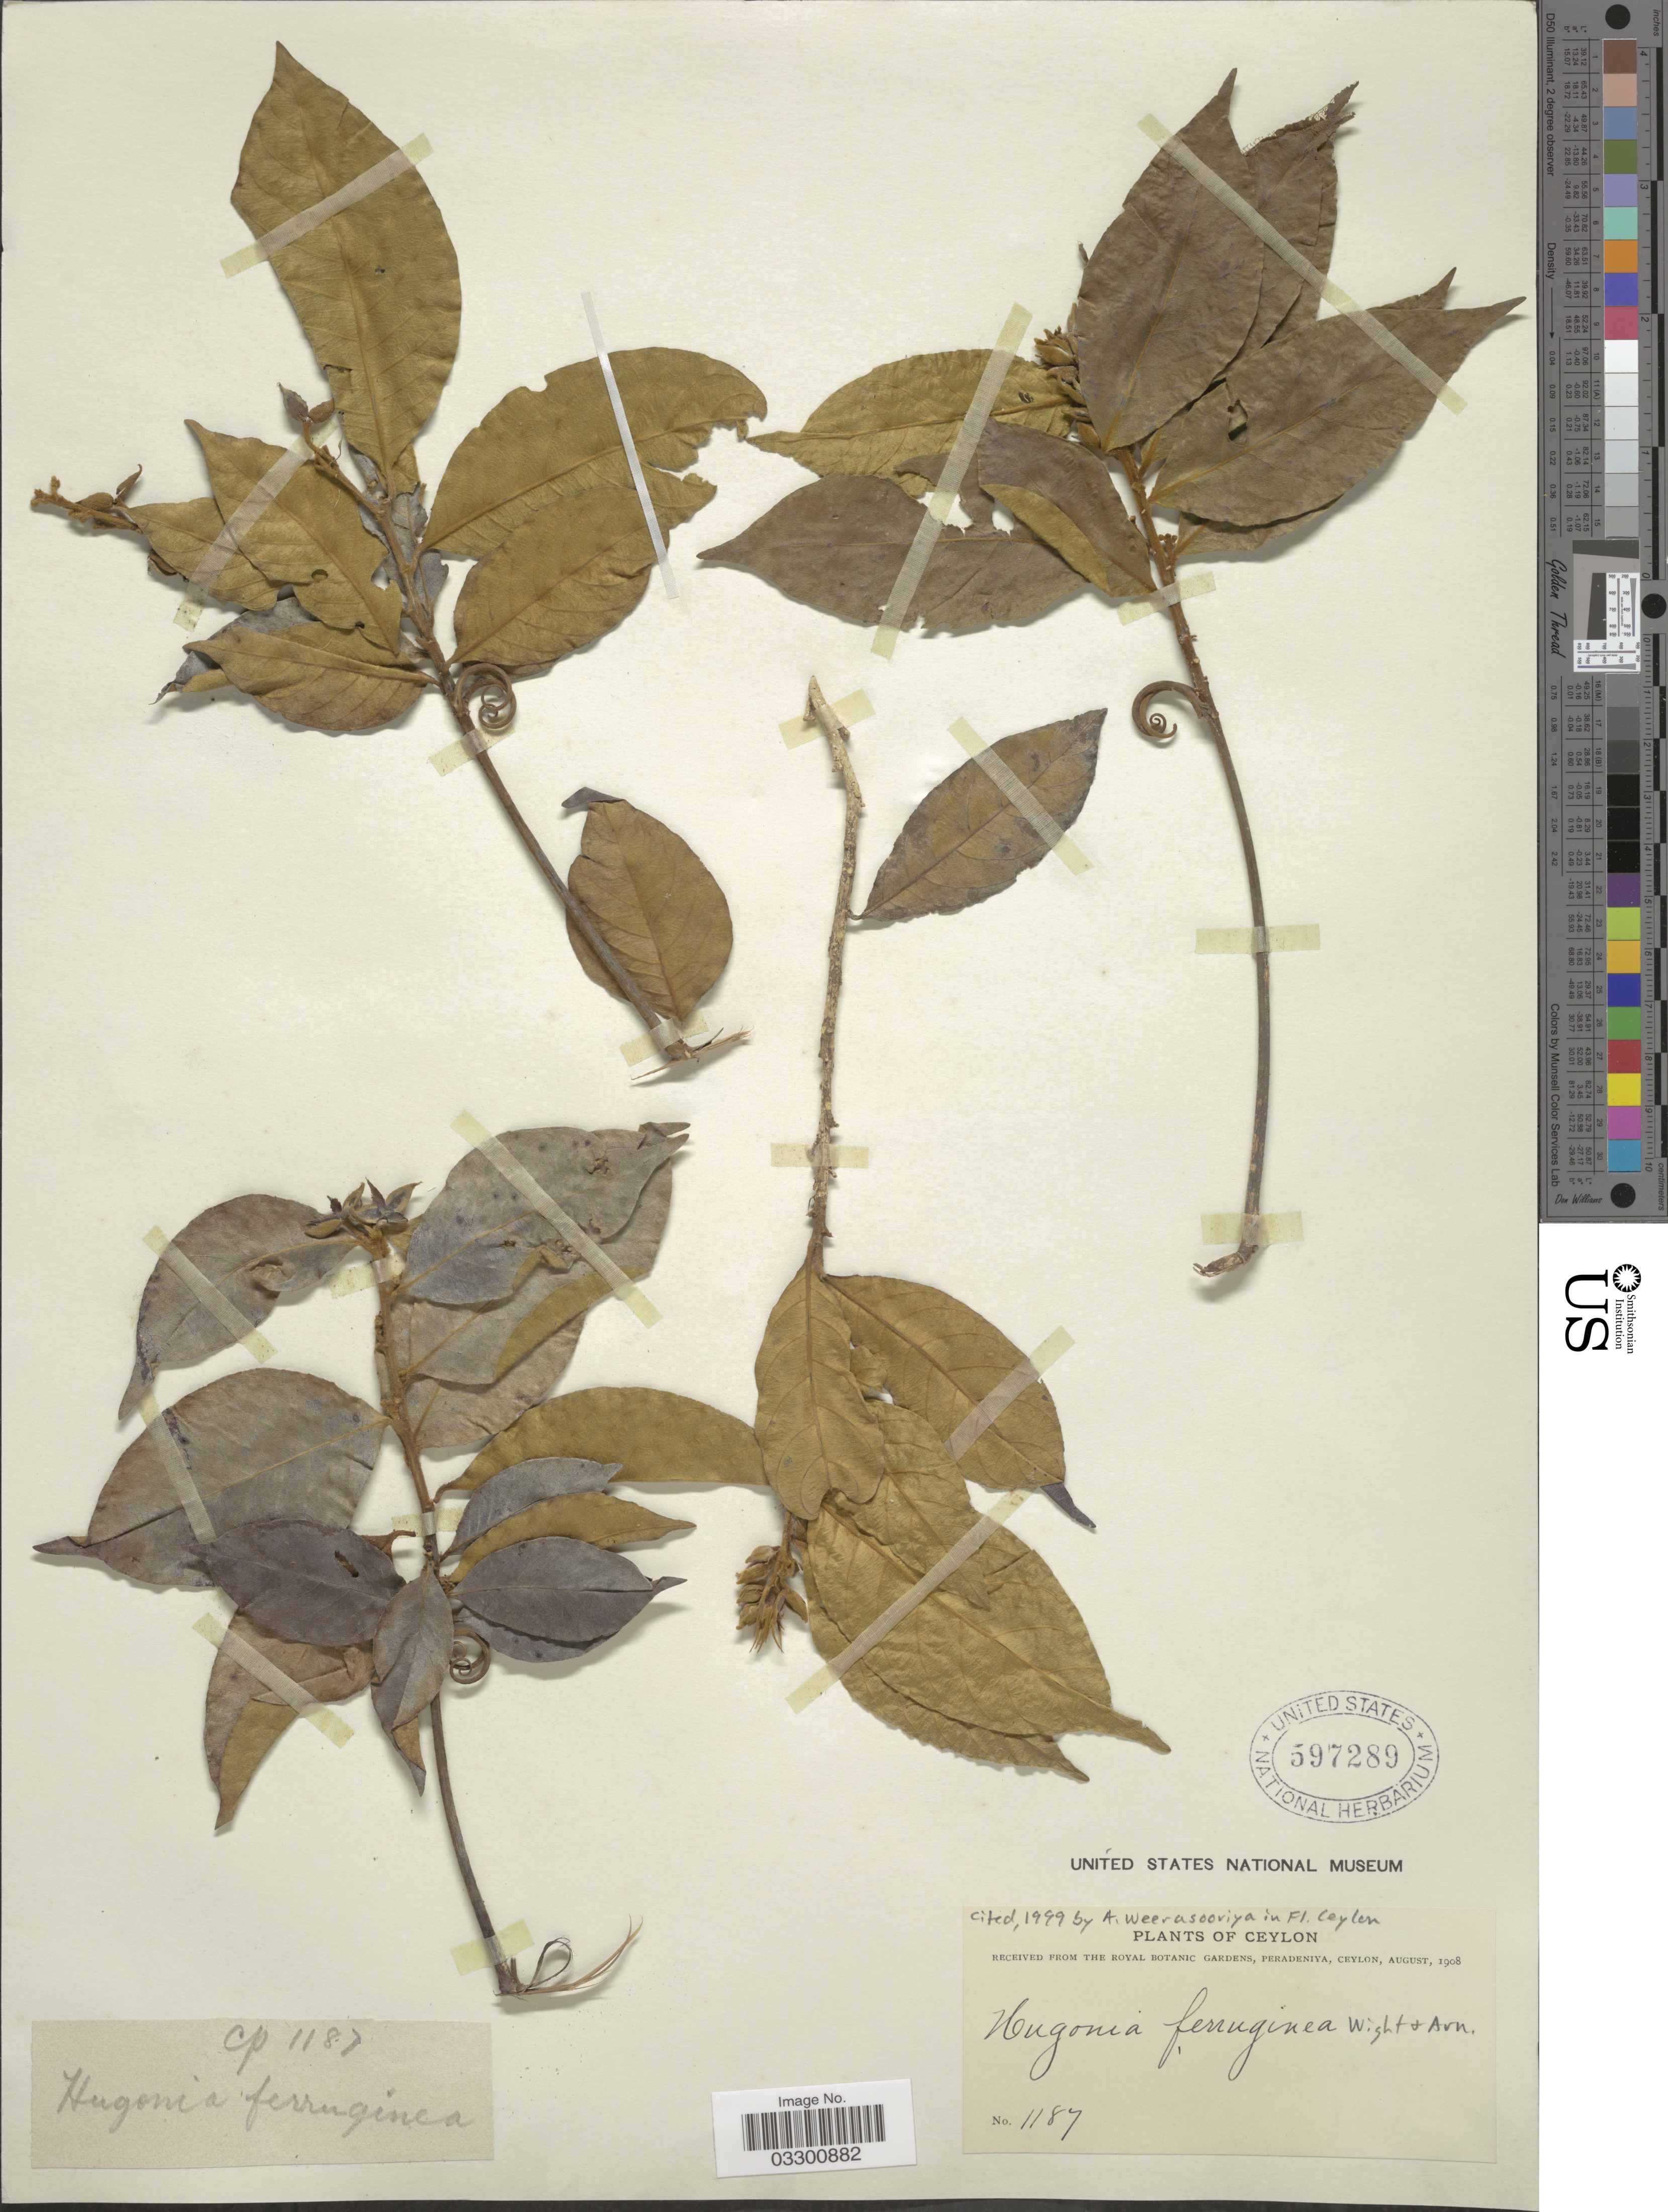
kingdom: Plantae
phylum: Tracheophyta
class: Magnoliopsida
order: Malpighiales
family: Linaceae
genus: Hugonia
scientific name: Hugonia ferruginea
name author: Wight & Arn.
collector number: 1187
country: Sri Lanka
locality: Ceylon.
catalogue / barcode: US 597289